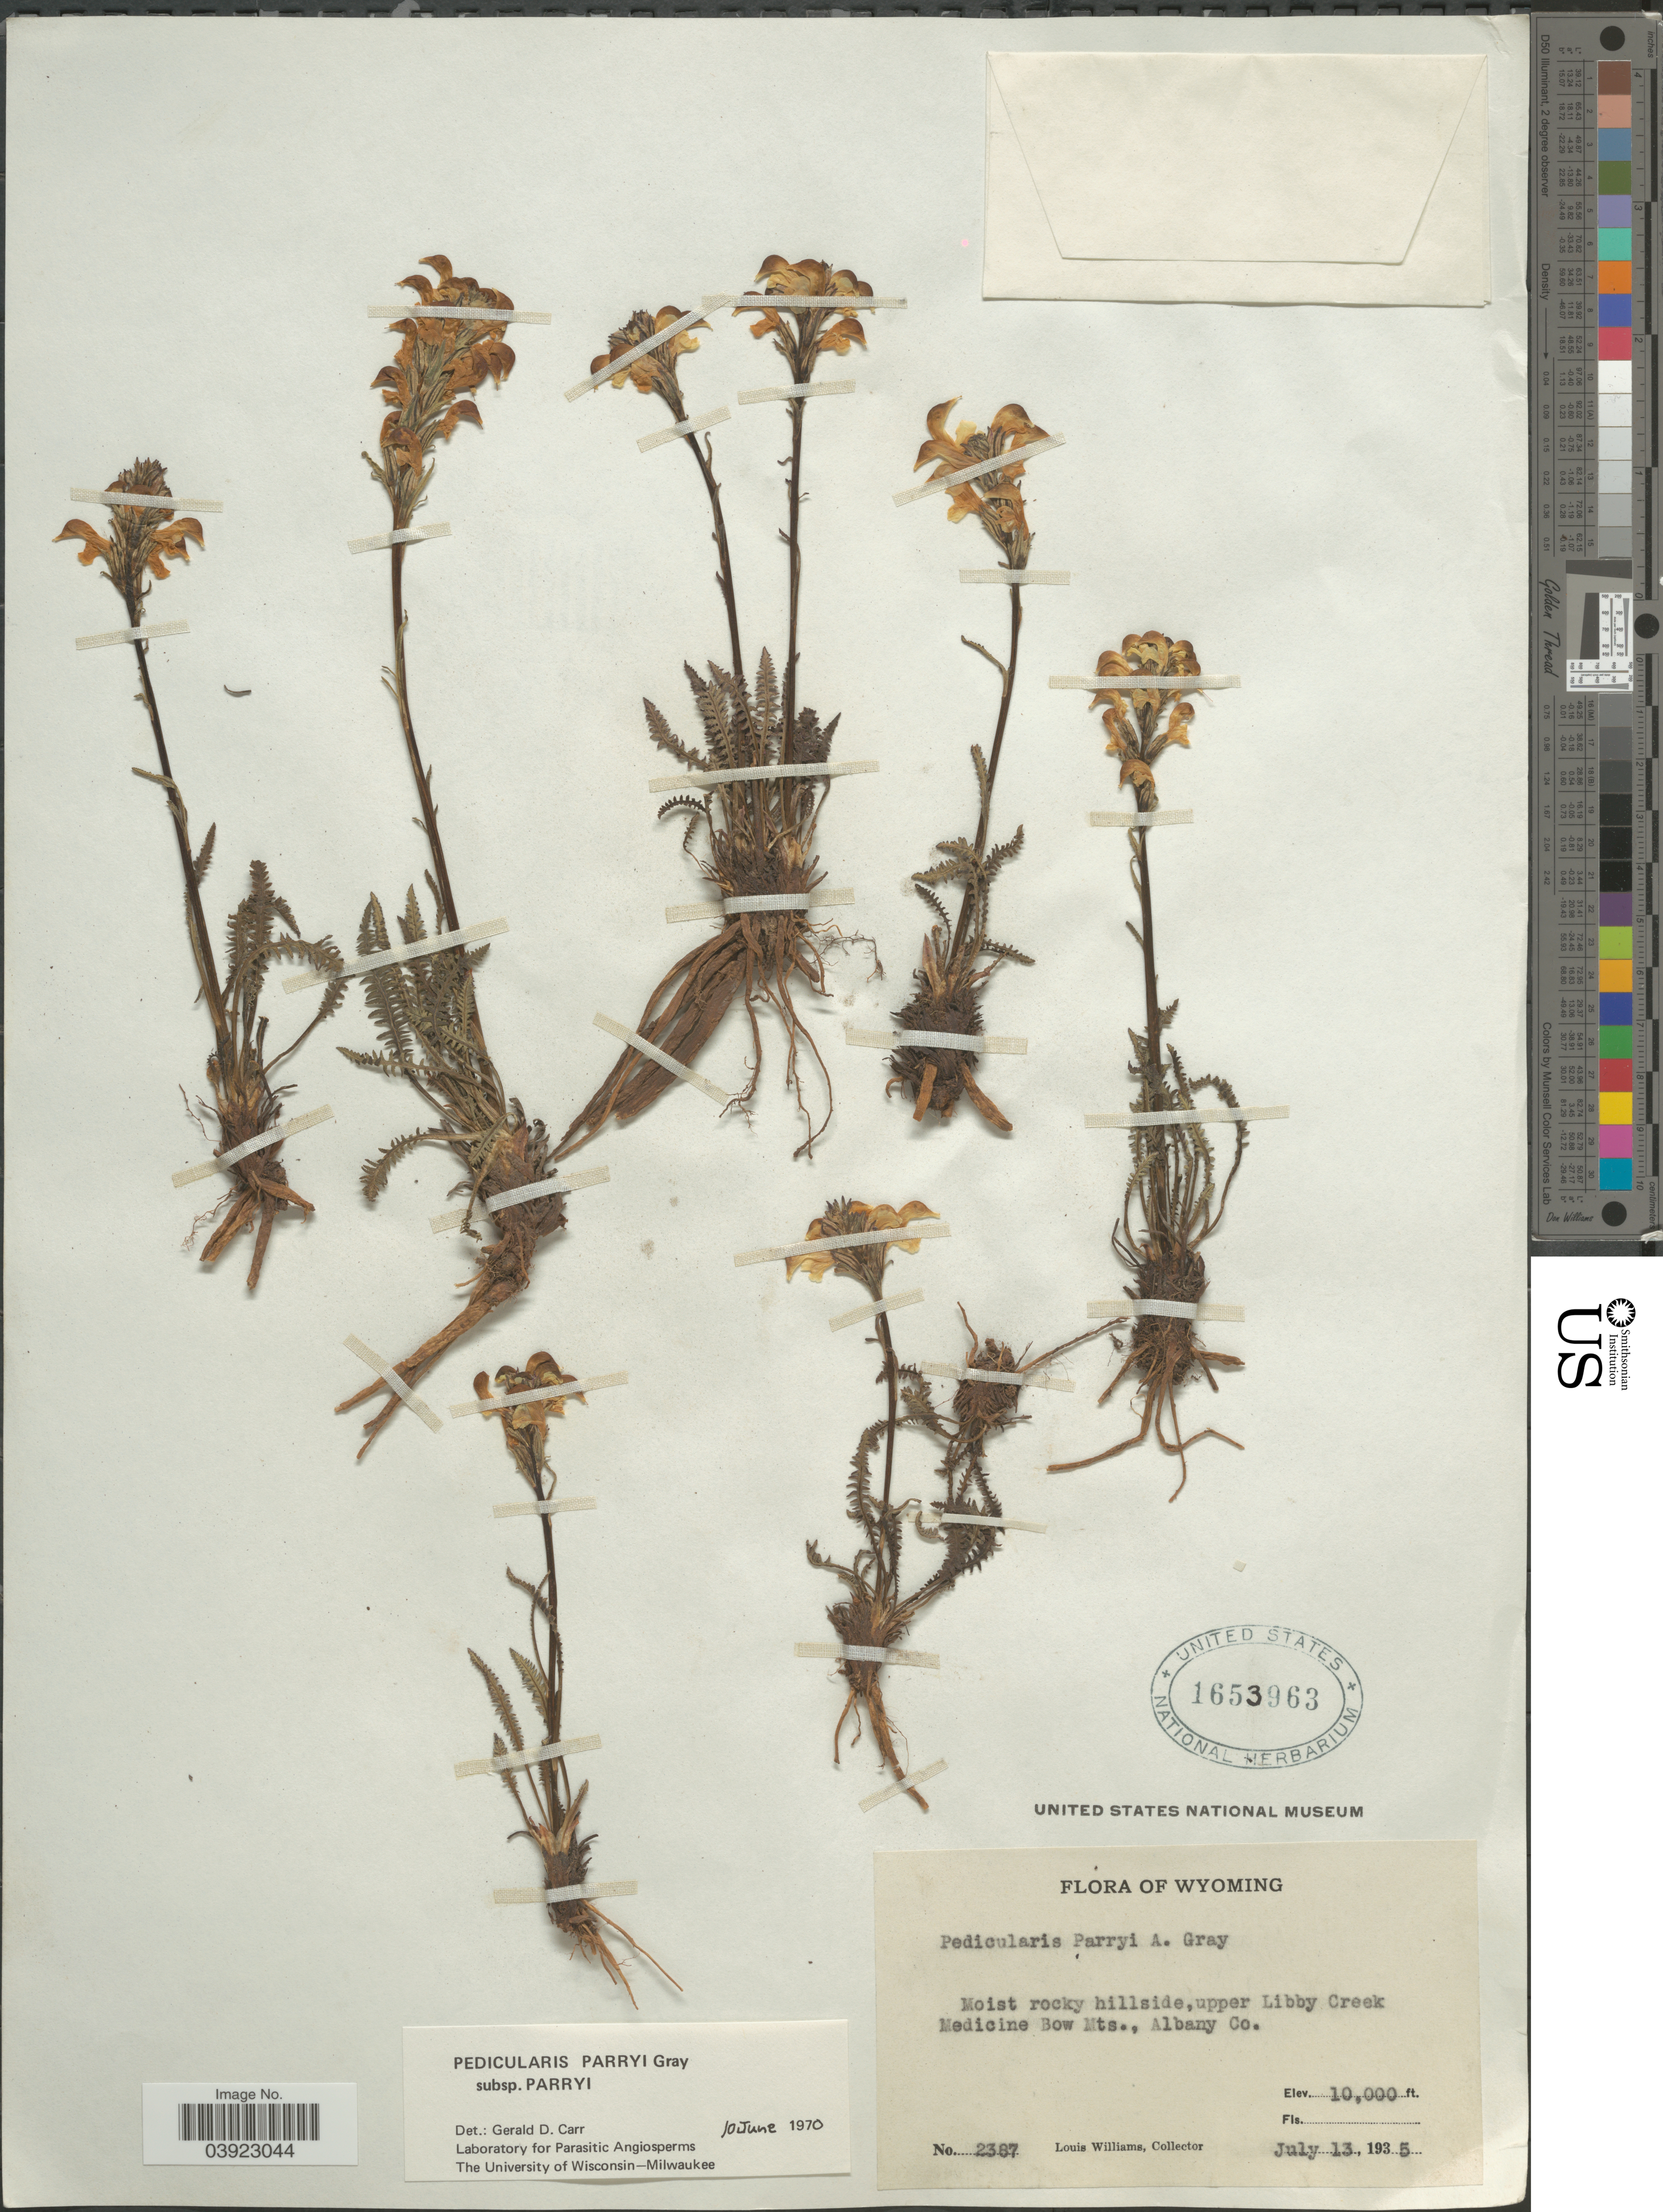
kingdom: Plantae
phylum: Tracheophyta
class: Magnoliopsida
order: Lamiales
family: Orobanchaceae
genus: Pedicularis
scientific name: Pedicularis parryi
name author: A. Gray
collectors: L. Williams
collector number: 2387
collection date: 1935-07-13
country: United States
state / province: Wyoming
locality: Moist rocky hillside, upper Libby Creek. Medicine Bow Mts., Albany Co.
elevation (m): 3048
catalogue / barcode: US 1653963